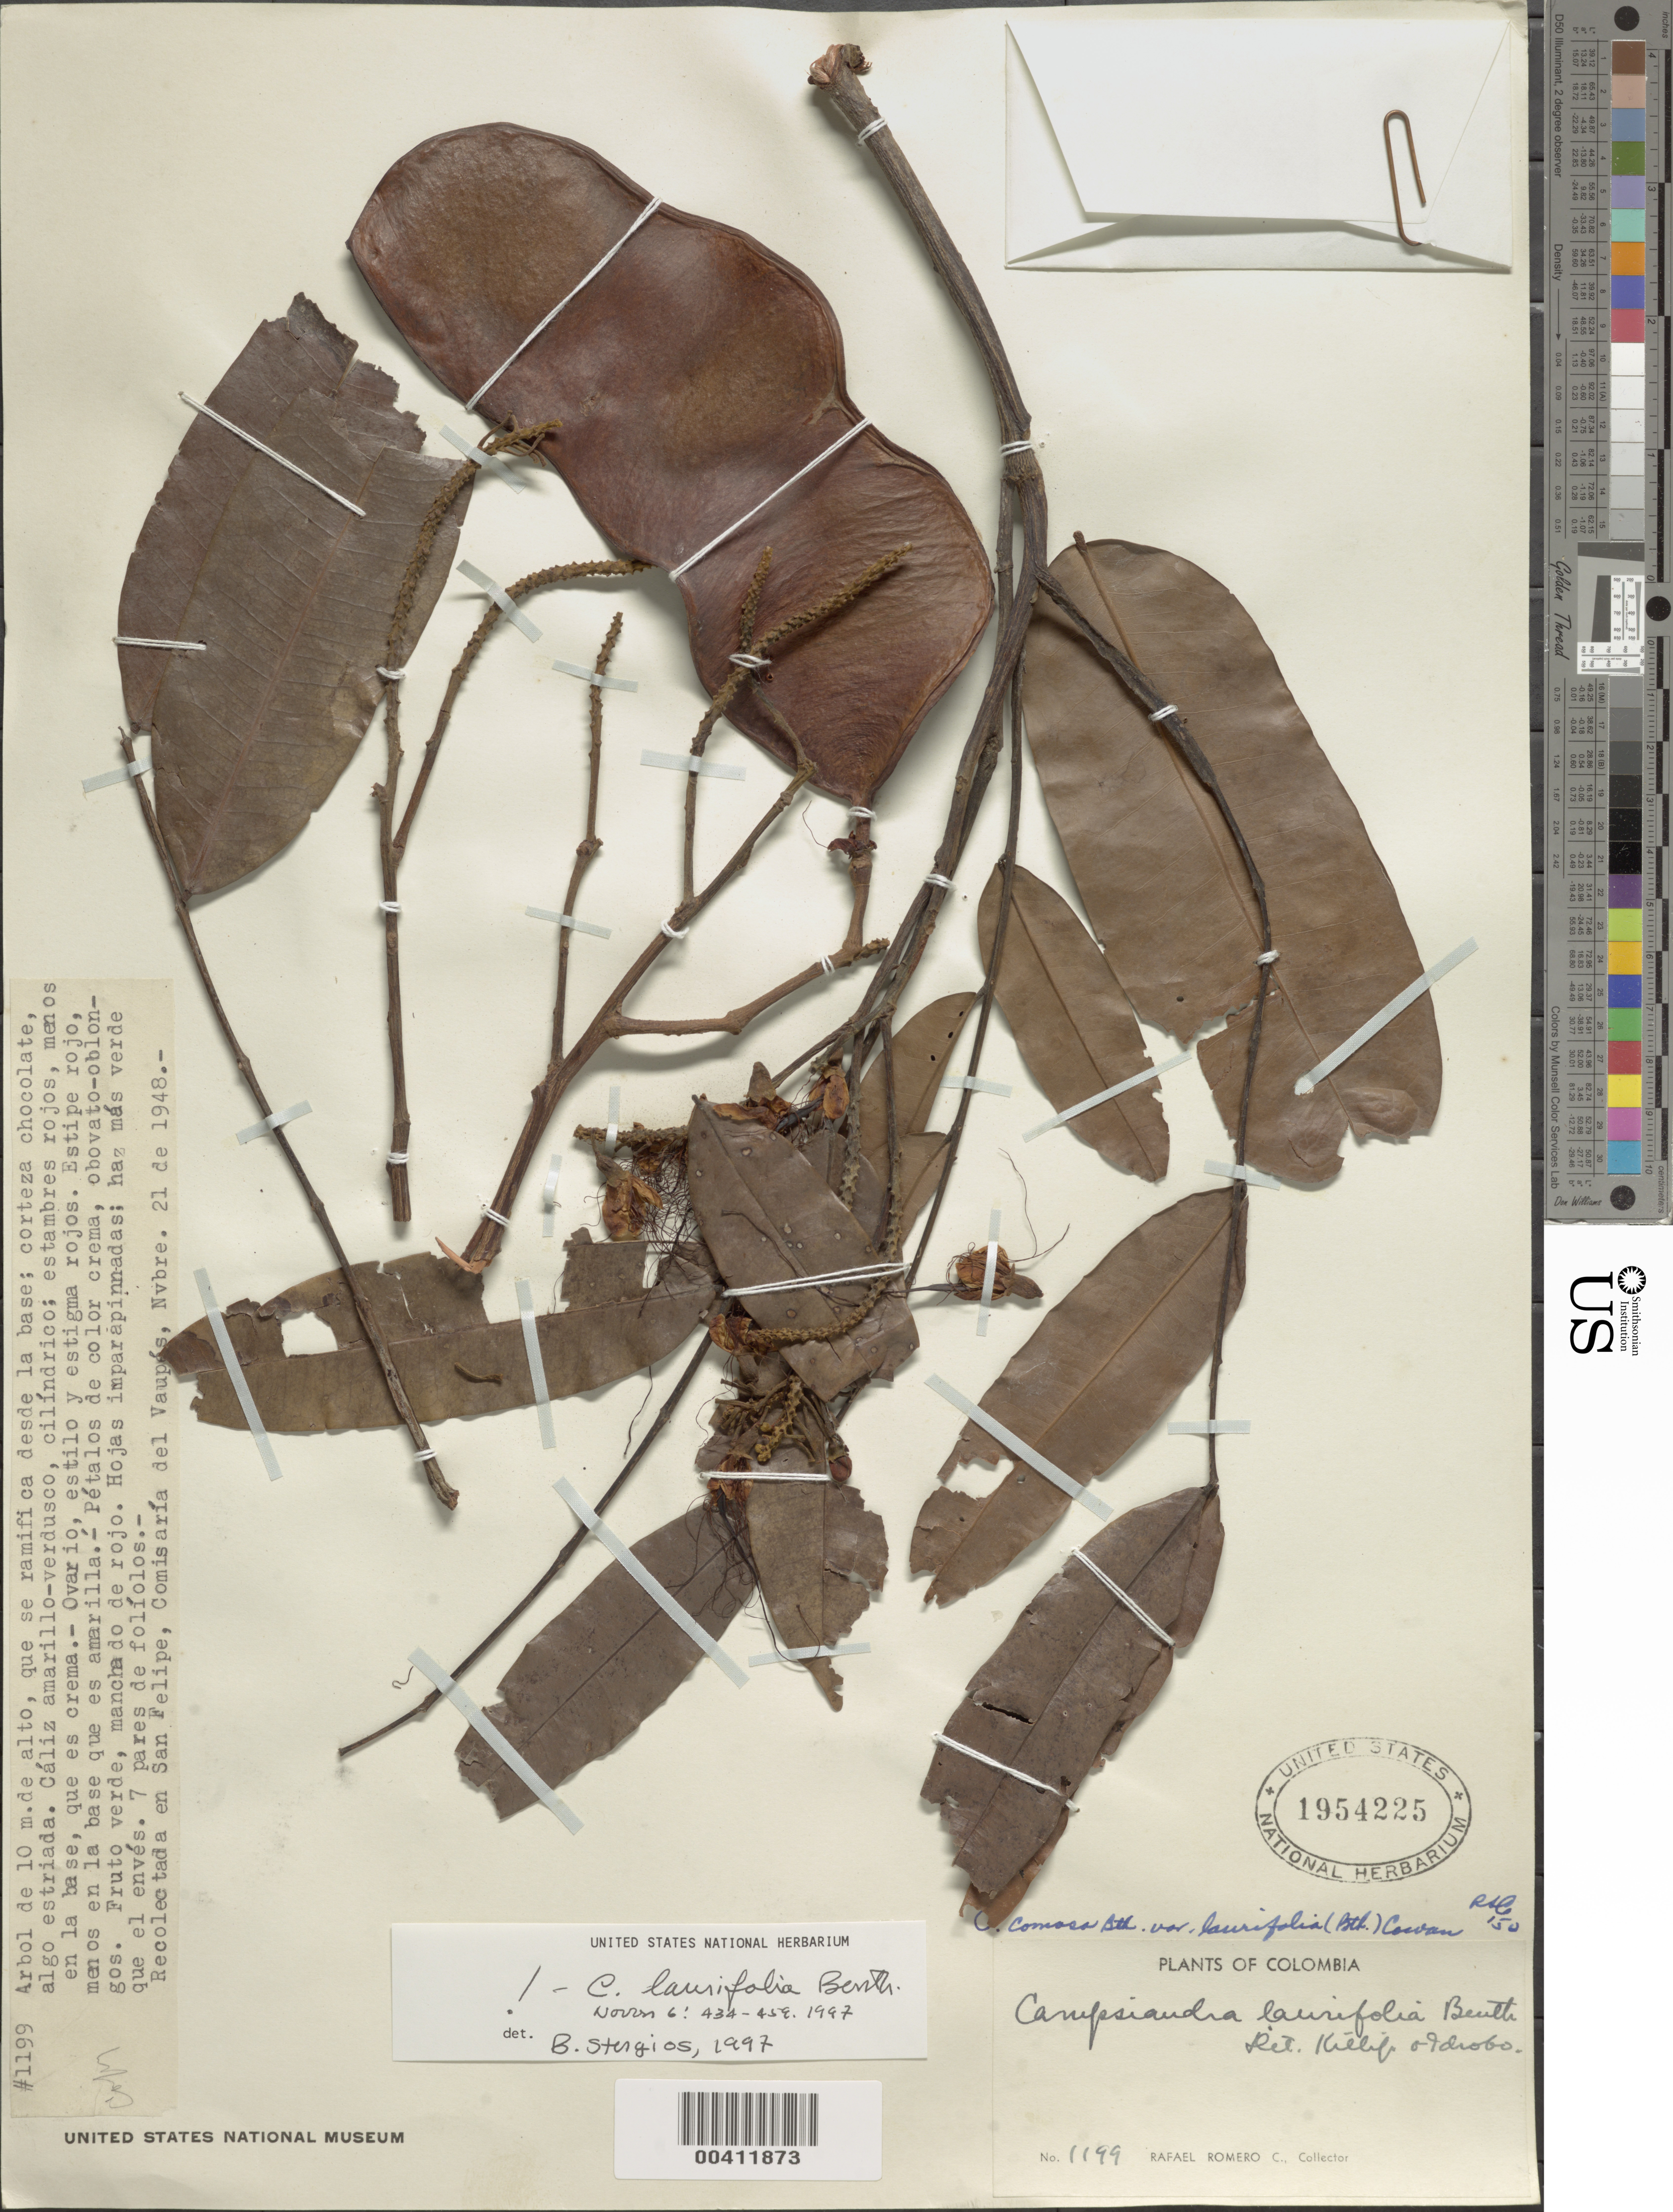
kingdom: Plantae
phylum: Tracheophyta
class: Magnoliopsida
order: Fabales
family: Fabaceae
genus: Campsiandra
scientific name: Campsiandra laurifolia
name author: Benth.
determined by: Cowan, R. S.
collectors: R. Romero Castañeda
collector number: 1199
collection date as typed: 21 Nov 1948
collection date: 1948-11-21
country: Colombia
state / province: Vaupés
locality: San Felipe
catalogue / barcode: US 1954225